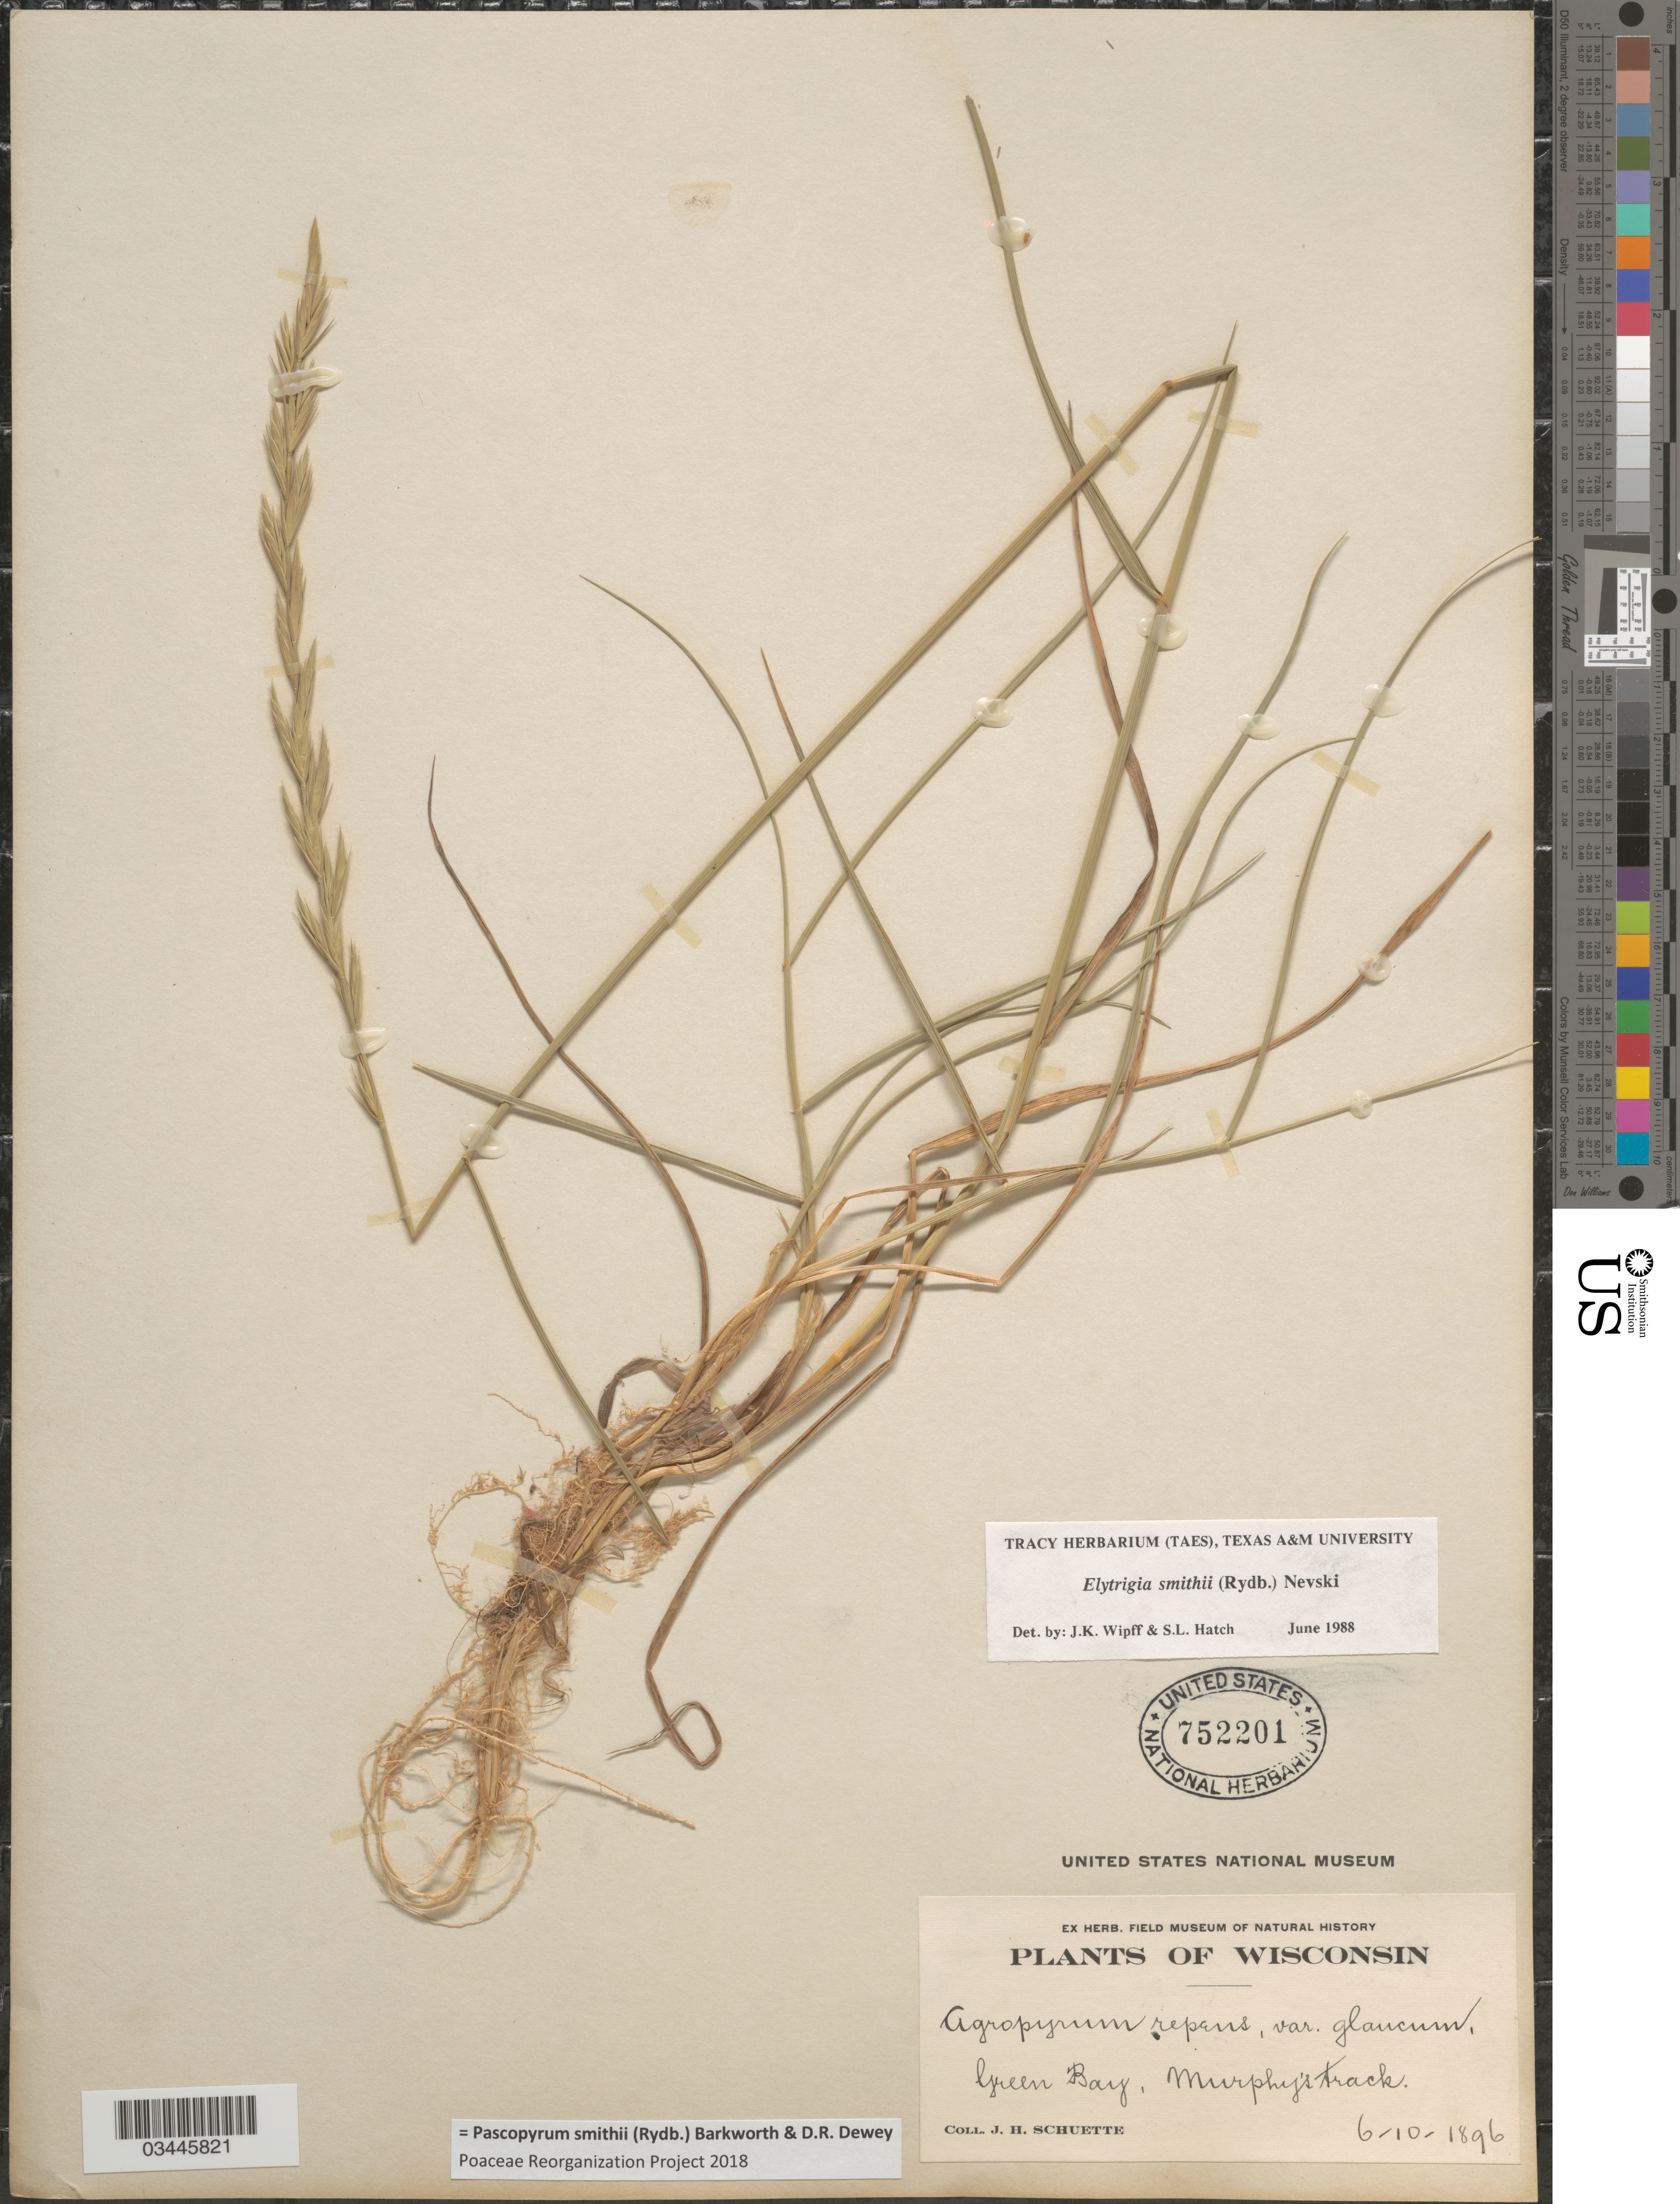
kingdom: Plantae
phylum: Tracheophyta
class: Liliopsida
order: Poales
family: Poaceae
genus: Pascopyrum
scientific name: Pascopyrum smithii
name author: (Rydb.) Barkworth & Dewey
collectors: J. H. Schuette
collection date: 1896-06-10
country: United States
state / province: Wisconsin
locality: Green Bay, Murphy's Track.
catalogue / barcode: US 752201